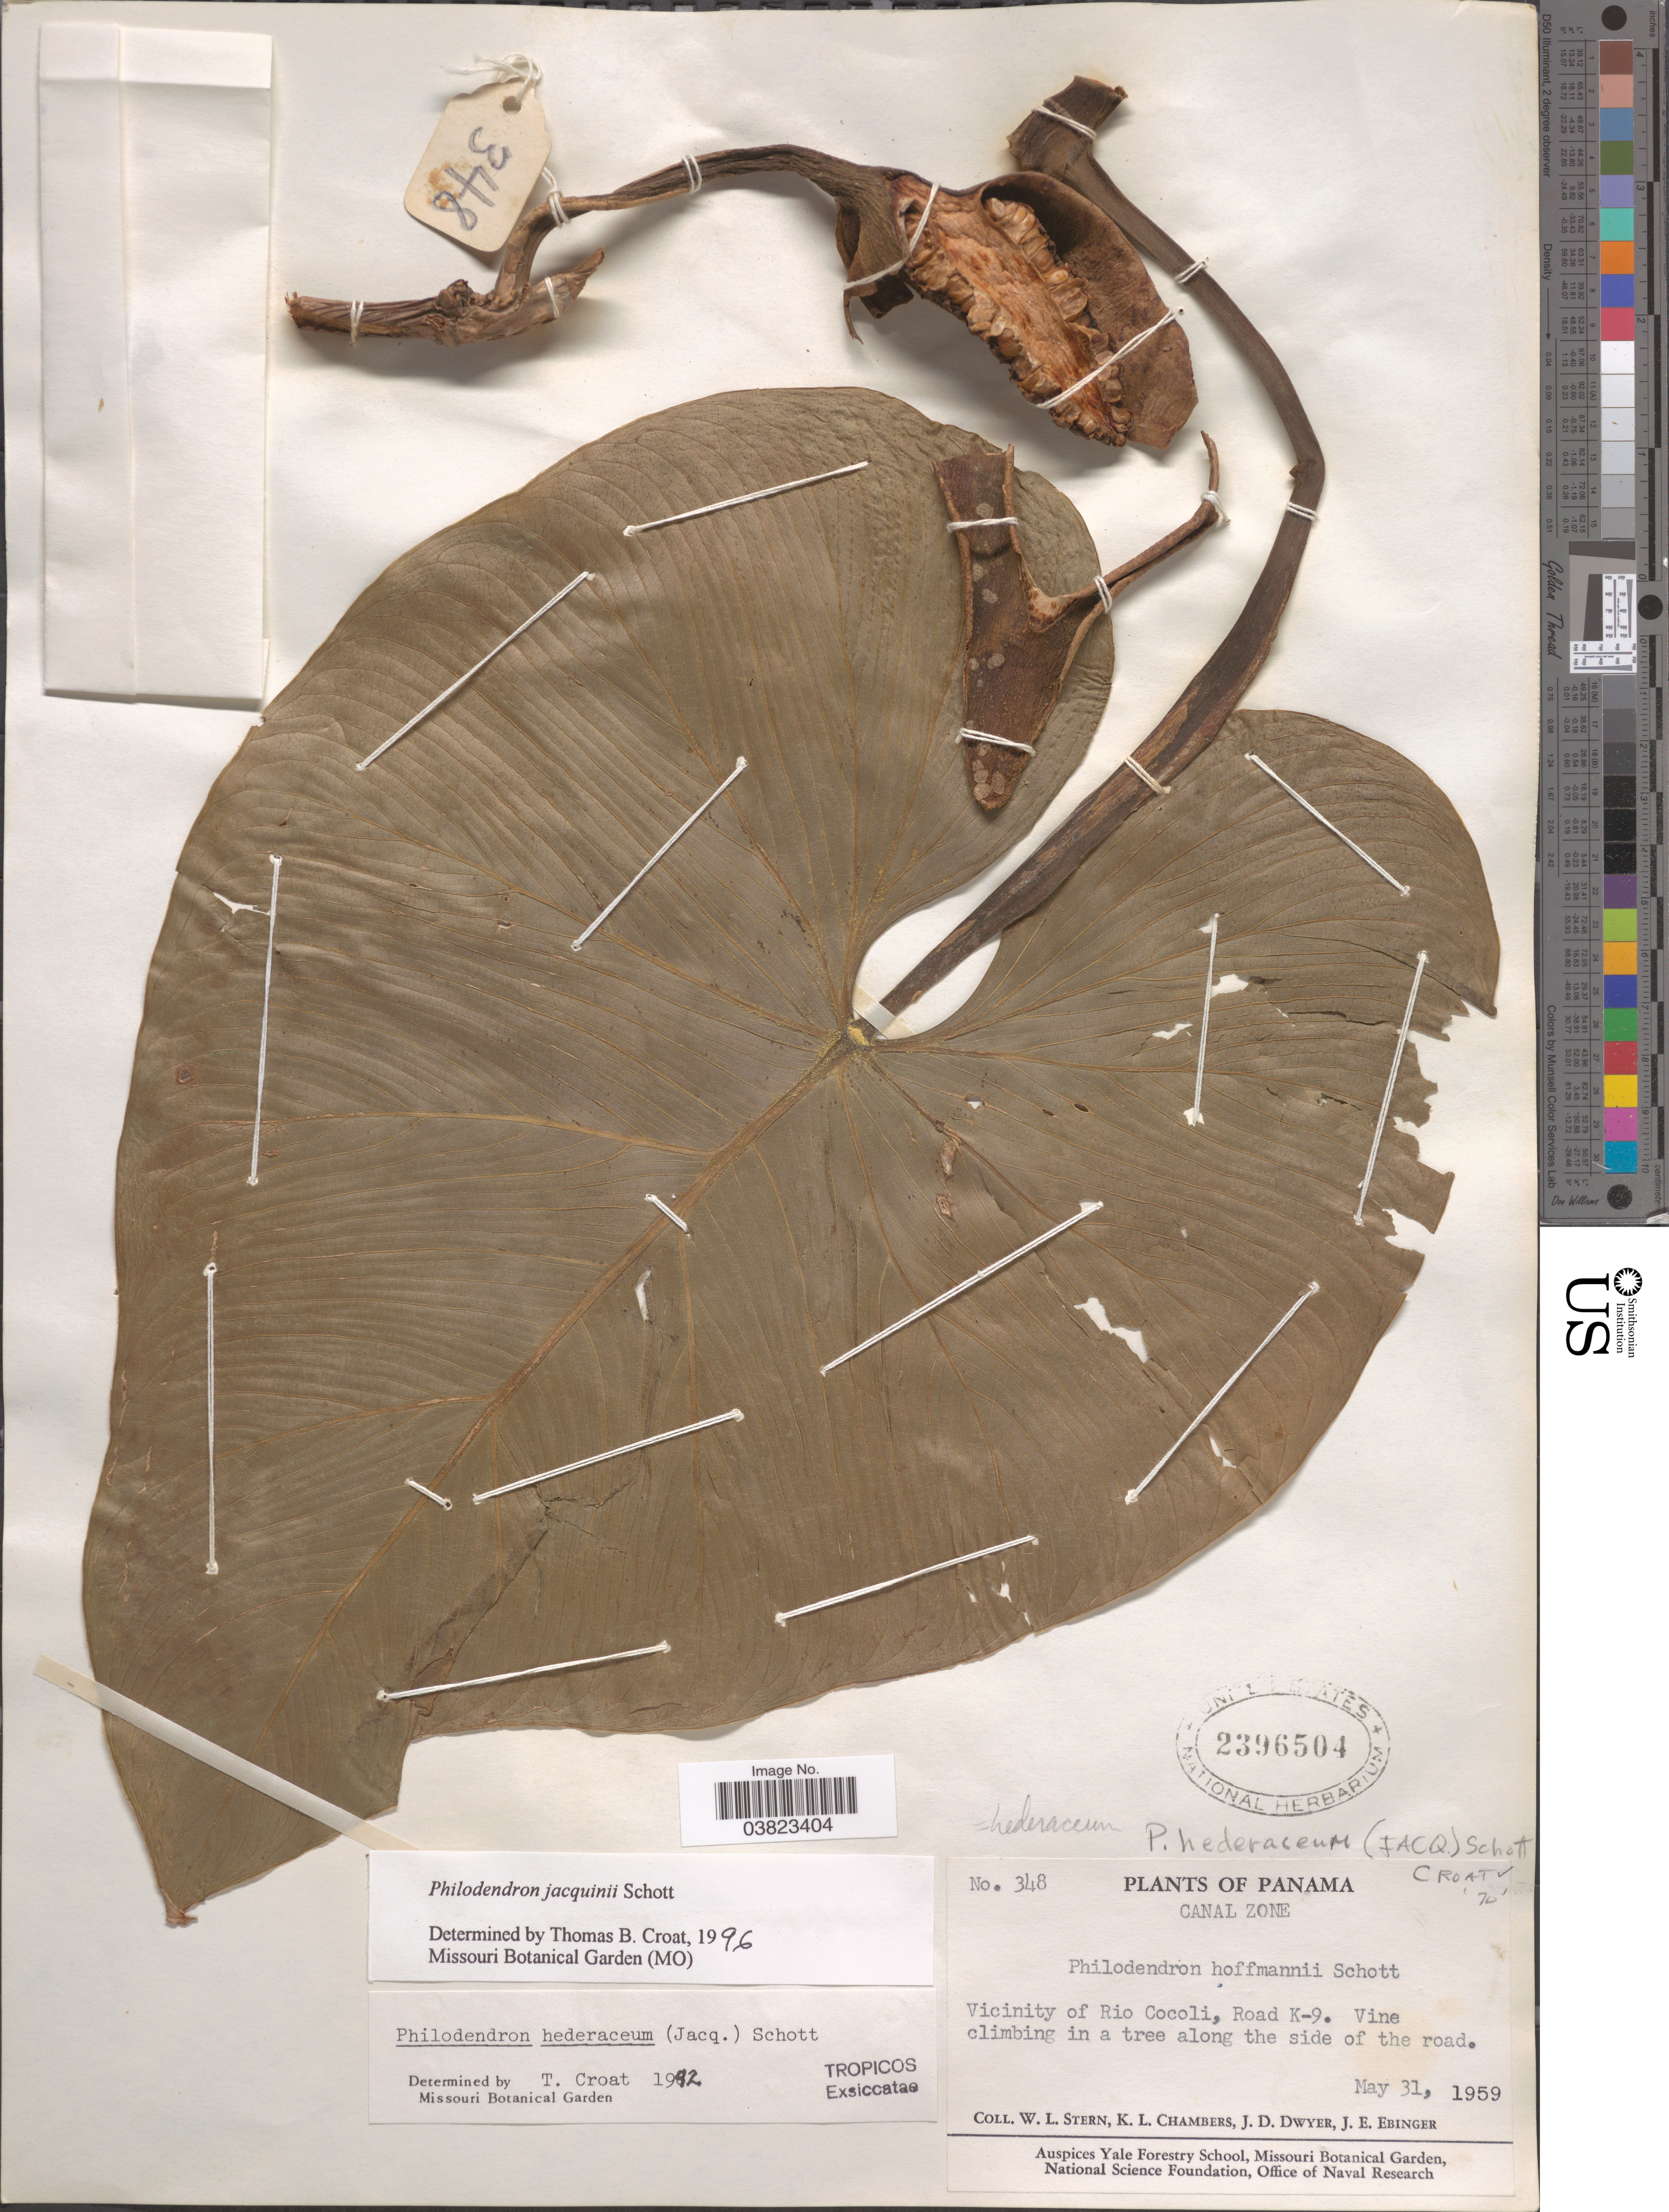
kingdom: Plantae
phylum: Tracheophyta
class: Liliopsida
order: Alismatales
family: Araceae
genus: Philodendron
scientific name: Philodendron jacquinii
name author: Schott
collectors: W. L. Stern, K. Chambers, J. D. Dwyer & J. Ebinger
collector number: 348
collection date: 1959-05-31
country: Panama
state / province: Colón / Panamá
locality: Canal Zone. Vicinity of Rio Cocoli, Road K-9.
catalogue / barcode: US 2396504